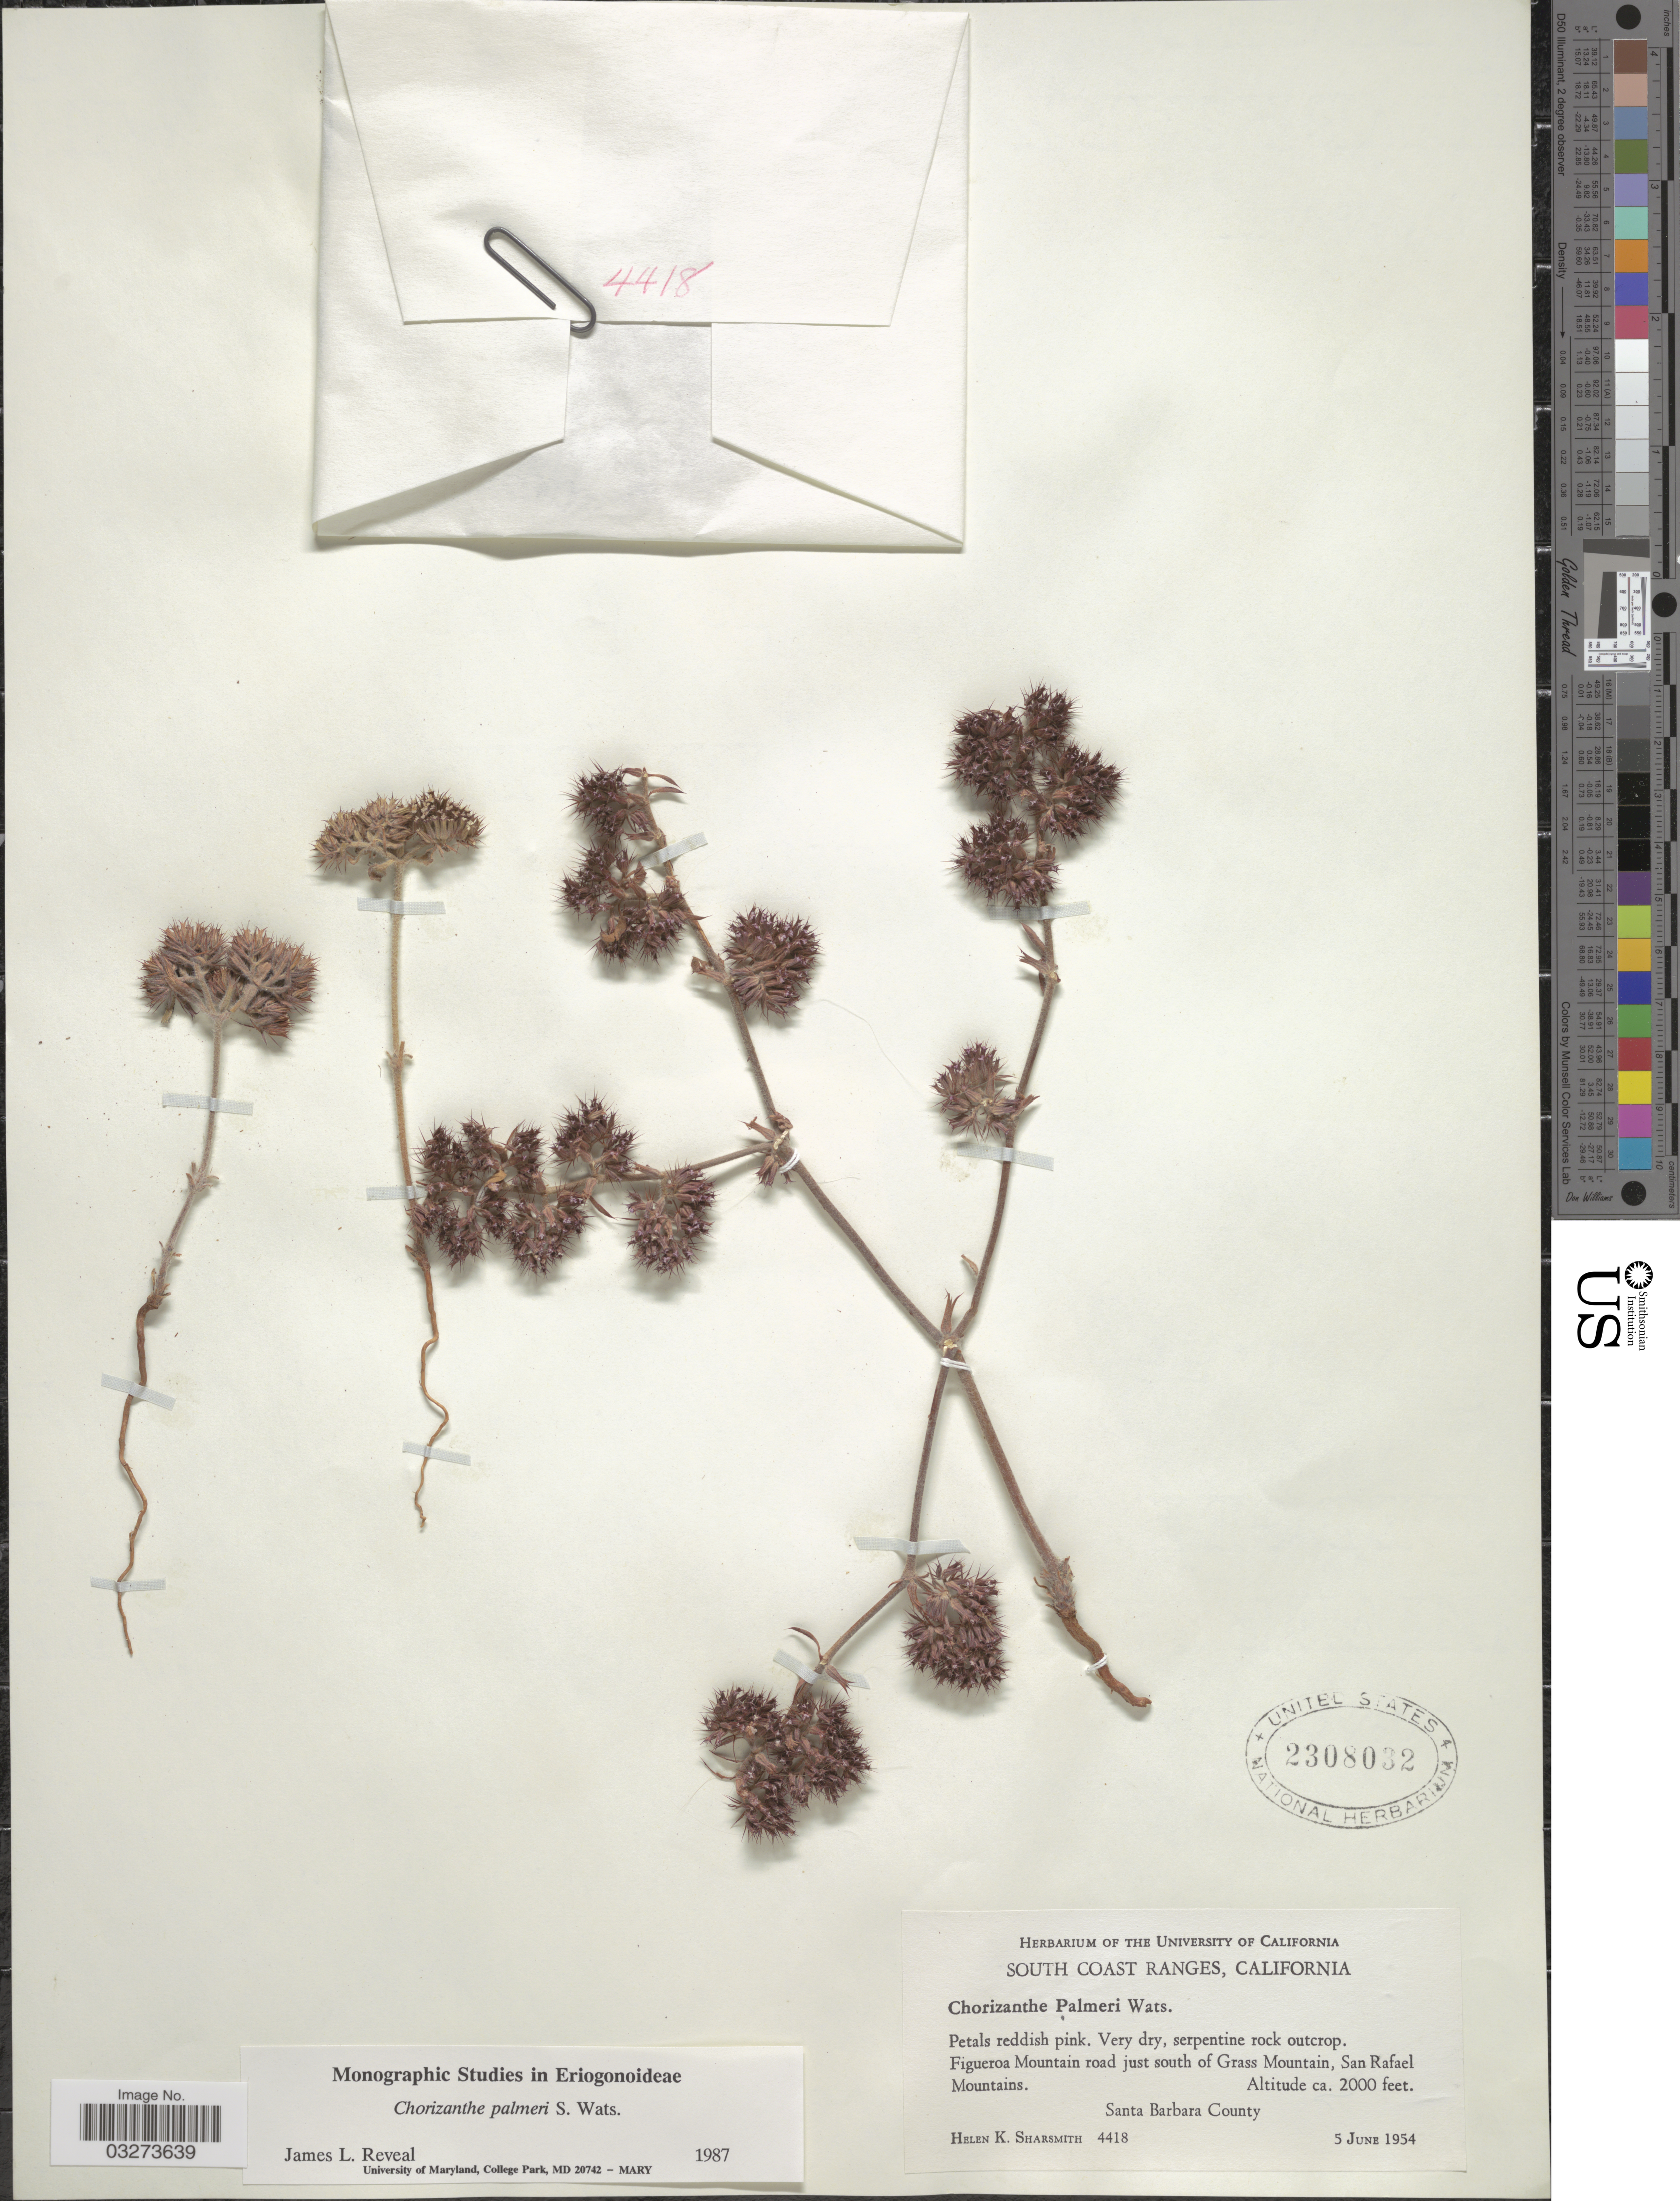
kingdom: Plantae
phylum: Tracheophyta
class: Magnoliopsida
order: Caryophyllales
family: Polygonaceae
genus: Chorizanthe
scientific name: Chorizanthe palmeri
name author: S. Watson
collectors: H. Sharsmith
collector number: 4418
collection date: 1954-06-05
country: United States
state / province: California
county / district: Santa Barbara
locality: South Coast Ranges, Figueroa Mountain road just south of Grass Mountain, San Rafael Mountains. Santa Barbara County.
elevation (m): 610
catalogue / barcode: US 2308032